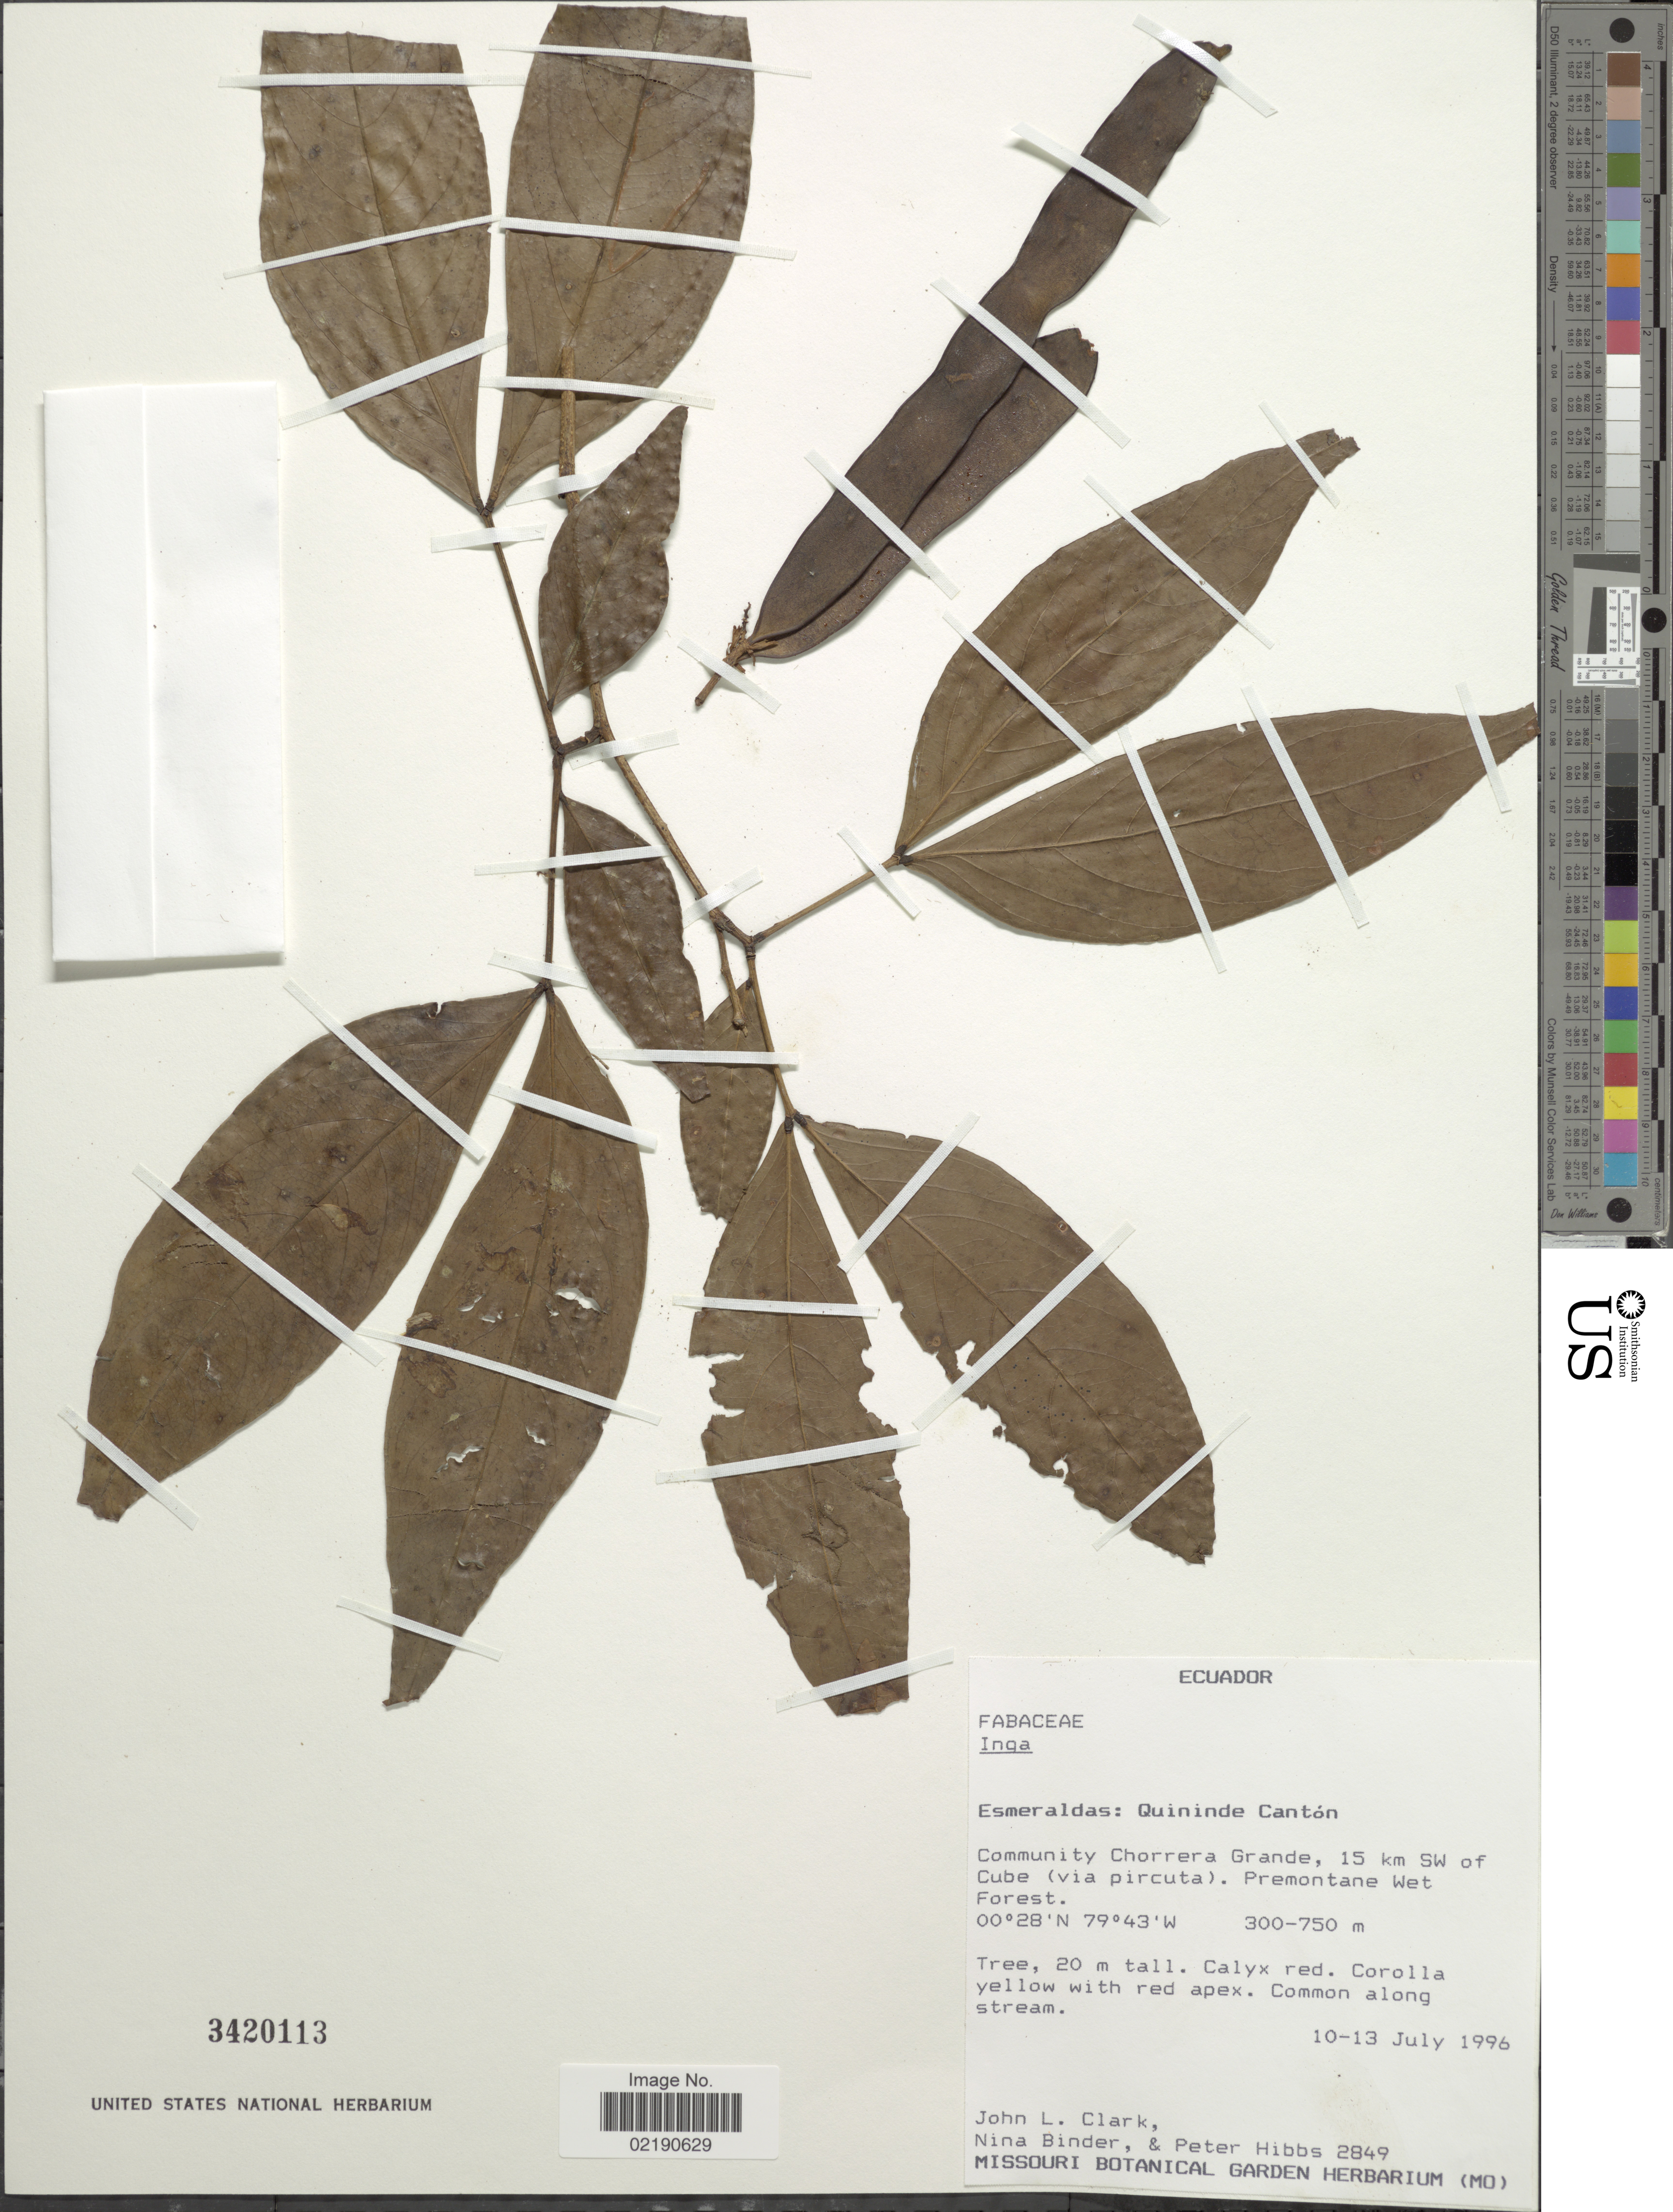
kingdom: Plantae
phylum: Tracheophyta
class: Magnoliopsida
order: Fabales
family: Fabaceae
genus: Inga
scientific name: Inga sp.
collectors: J. L. Clark, N. Binder & P. Hibbs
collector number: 2849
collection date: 1996-07-10/1996-07-13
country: Ecuador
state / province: Esmeraldas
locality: Quininde Canton, Community Chorrera Grande, 15 km SW of Cube (via pircuta)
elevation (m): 300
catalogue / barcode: US 3420113